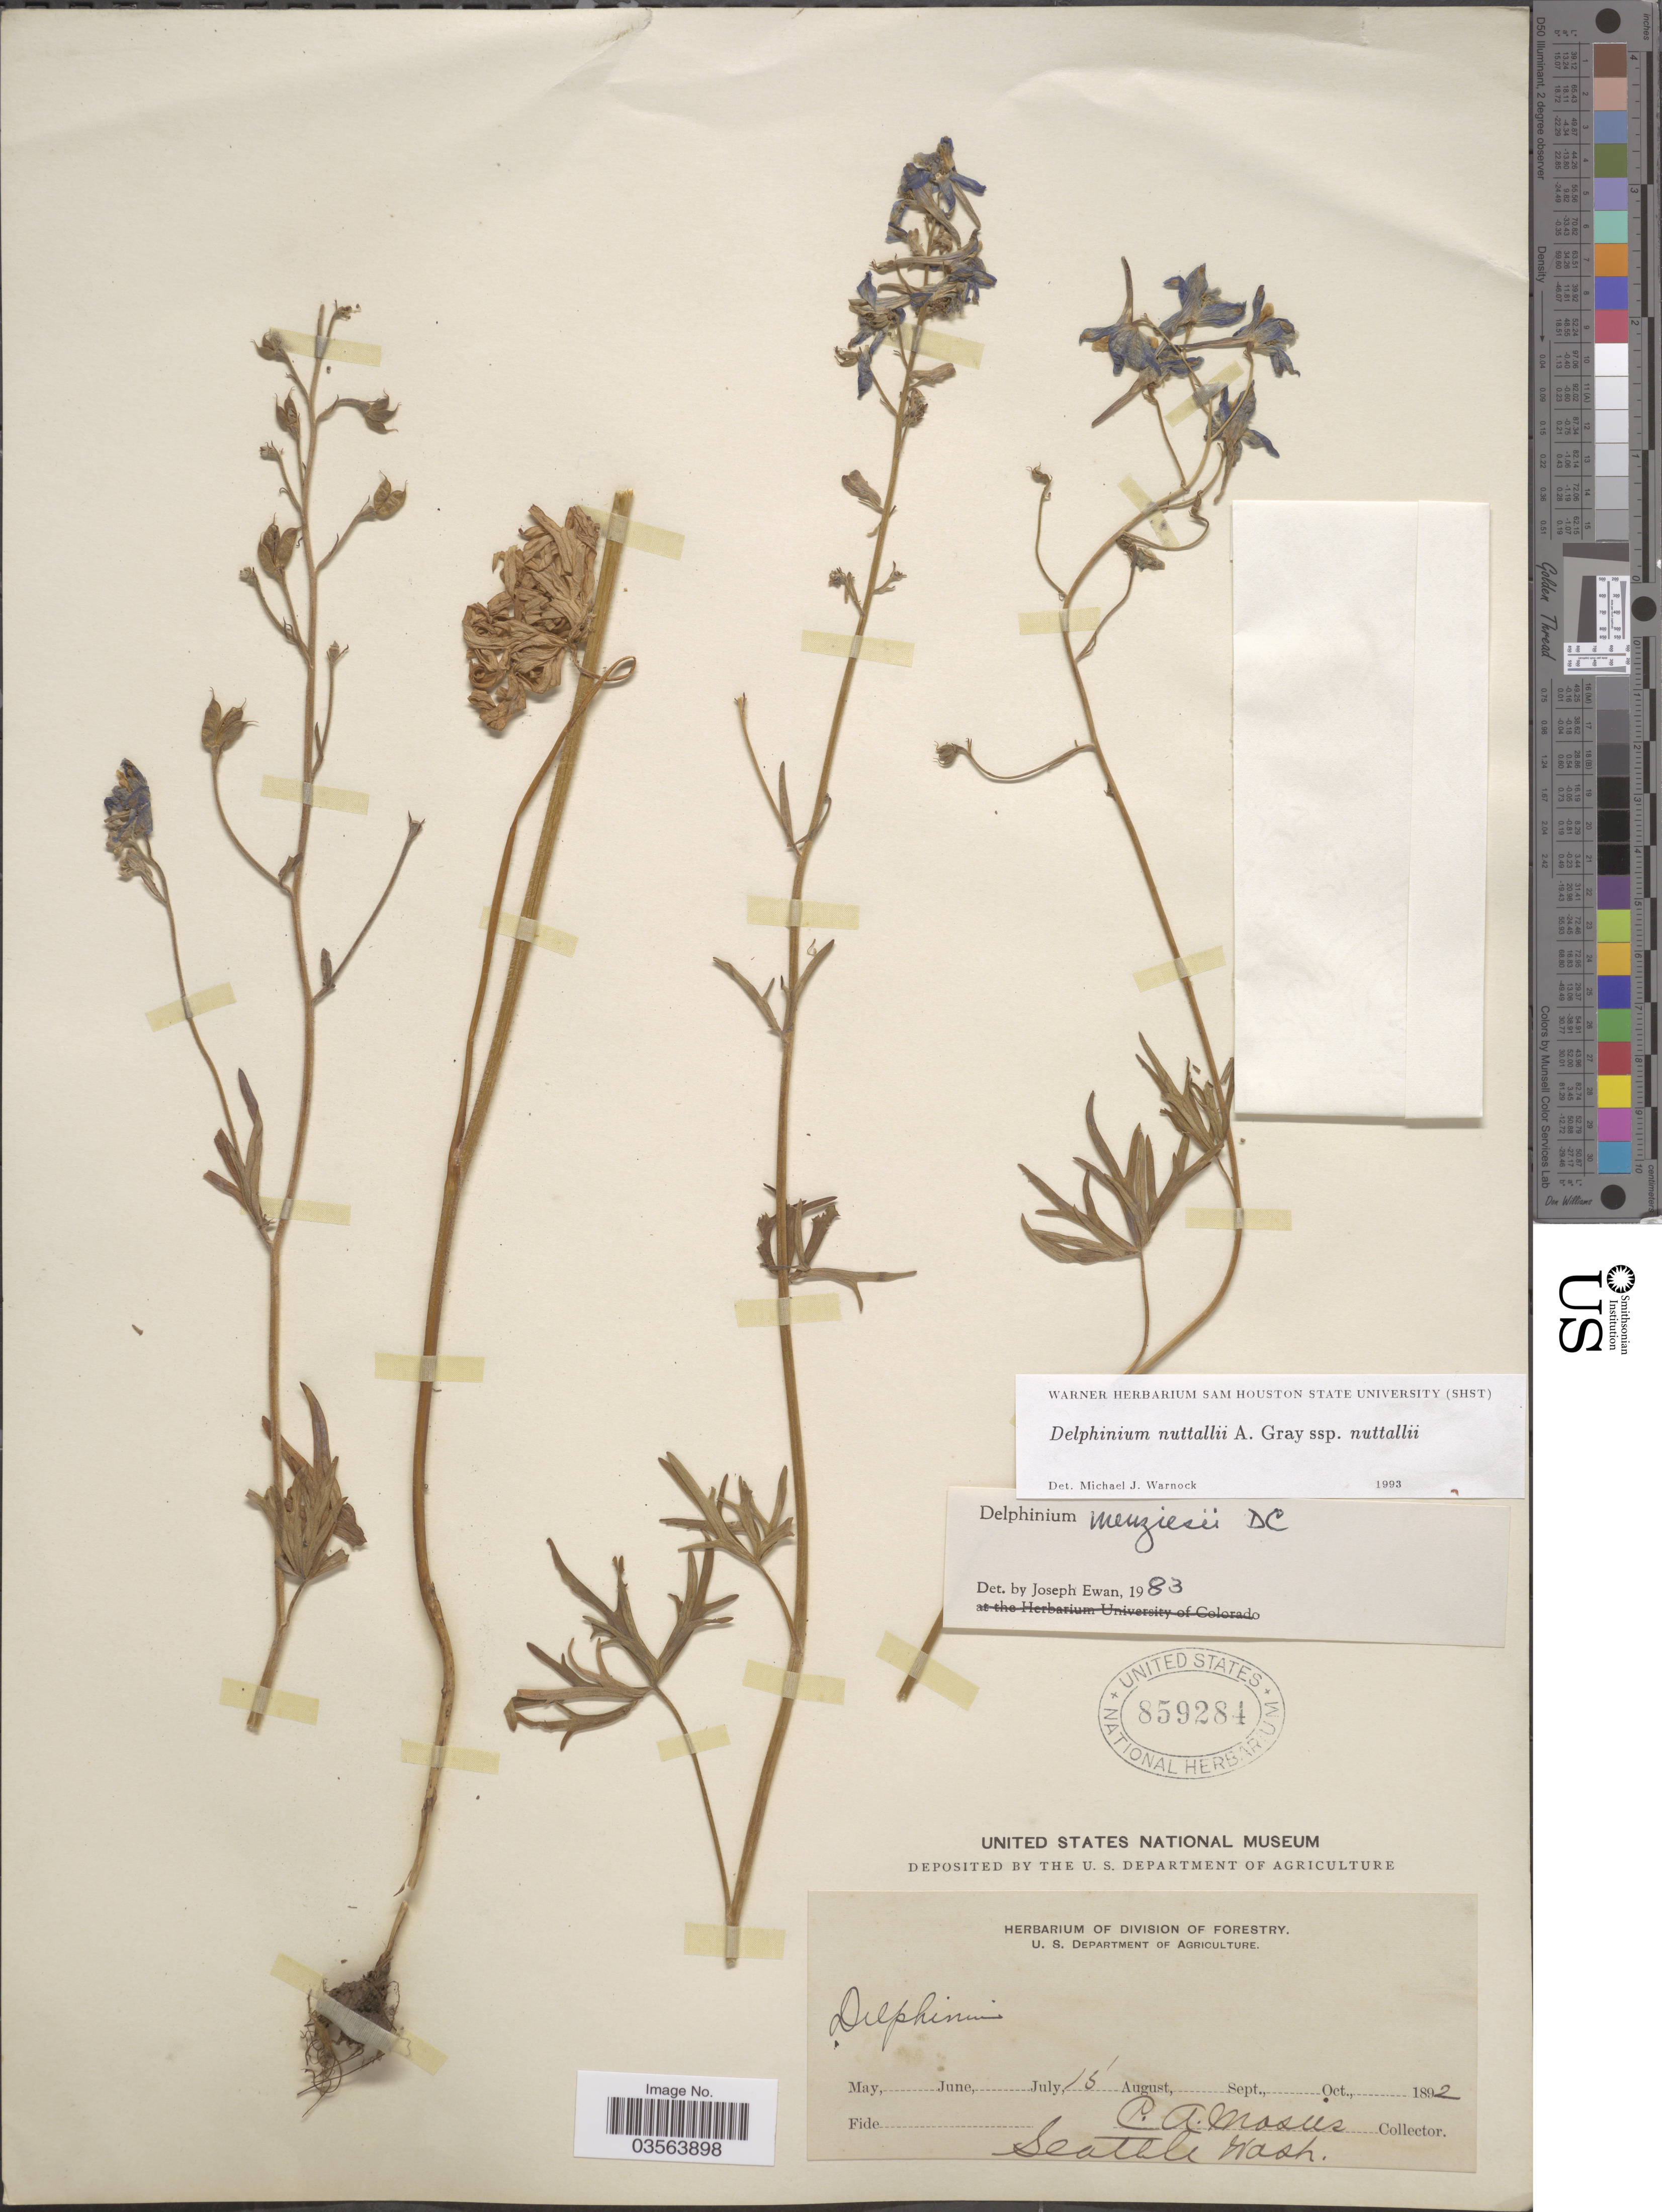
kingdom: Plantae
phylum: Tracheophyta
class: Magnoliopsida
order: Ranunculales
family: Ranunculaceae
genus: Delphinium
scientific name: Delphinium nuttallii subsp. nuttallii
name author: A. Gray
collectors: C. A. Mosier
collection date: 1892-07-15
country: United States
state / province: Washington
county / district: King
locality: Seattle.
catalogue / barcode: US 859284